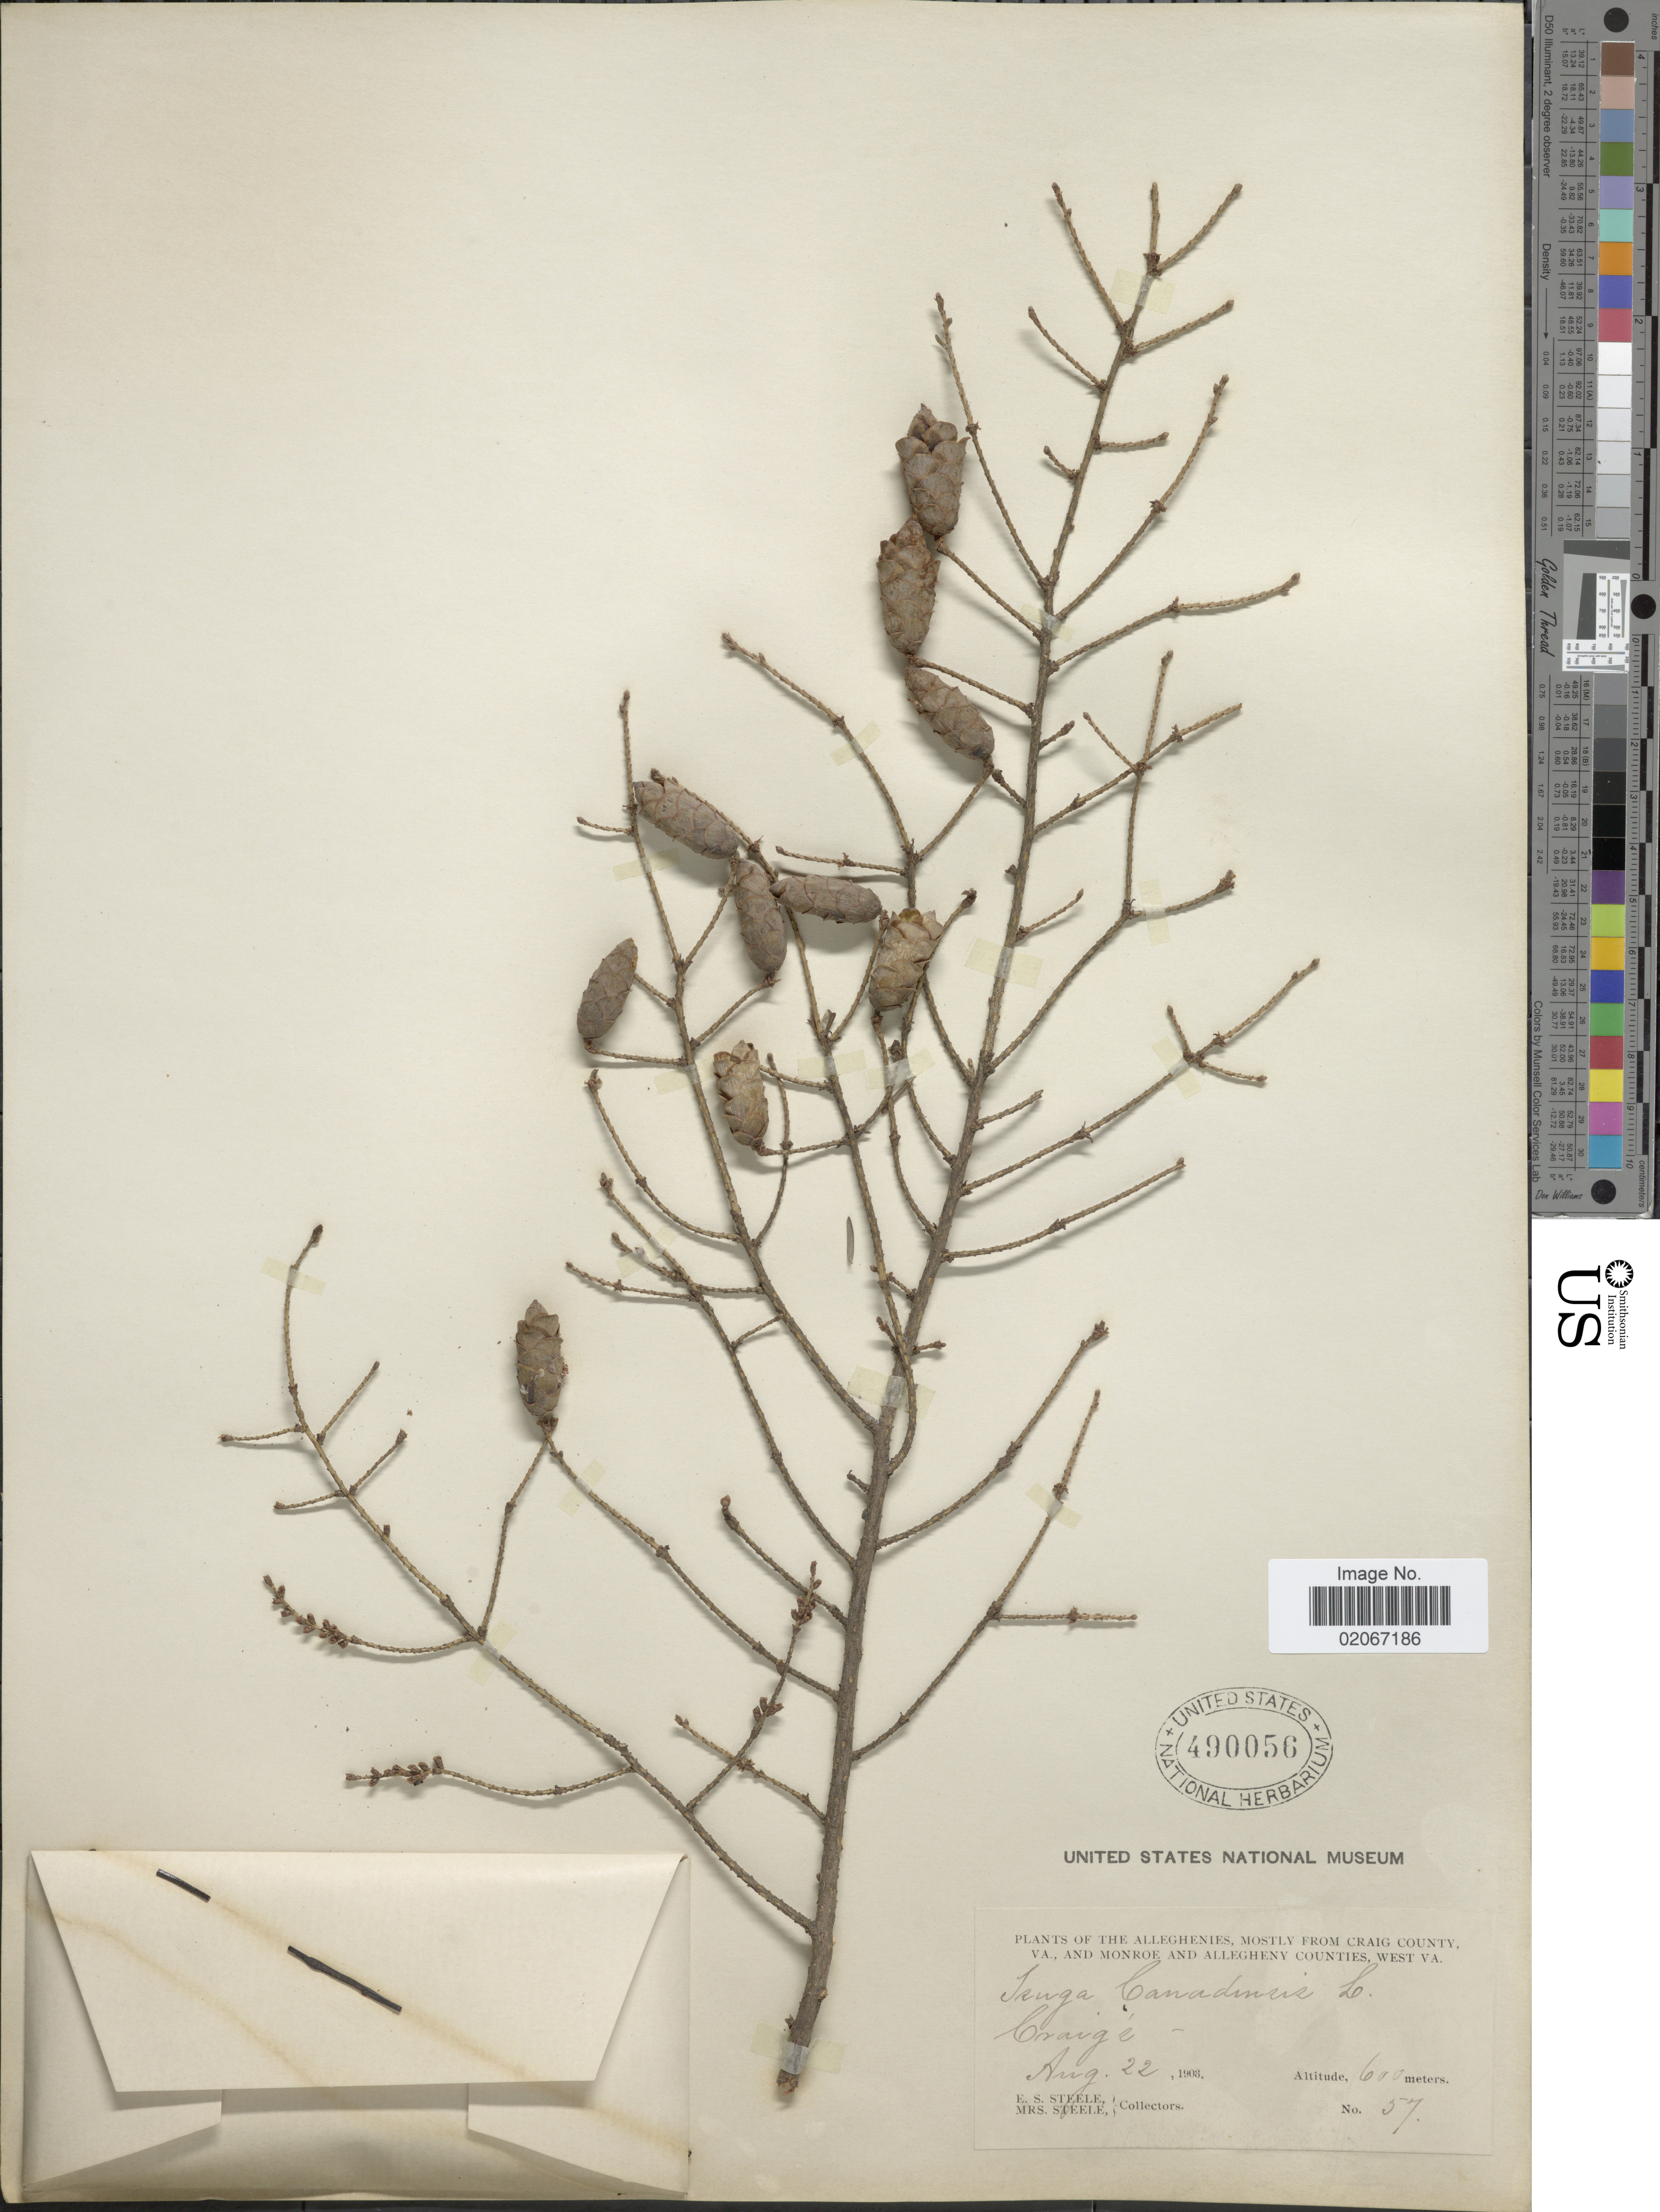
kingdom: Plantae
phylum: Tracheophyta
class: Pinopsida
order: Pinales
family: Pinaceae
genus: Tsuga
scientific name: Tsuga canadensis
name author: (L.) Carrière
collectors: E. Steele & Mrs. E. S. Steele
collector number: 57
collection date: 1903-08-22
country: United States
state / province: Virginia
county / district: Craig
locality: The alleghenies, mostly from Craig County, Va., and Monroe and Allegheny Counties, West Va. Craig's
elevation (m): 600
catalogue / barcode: US 490056